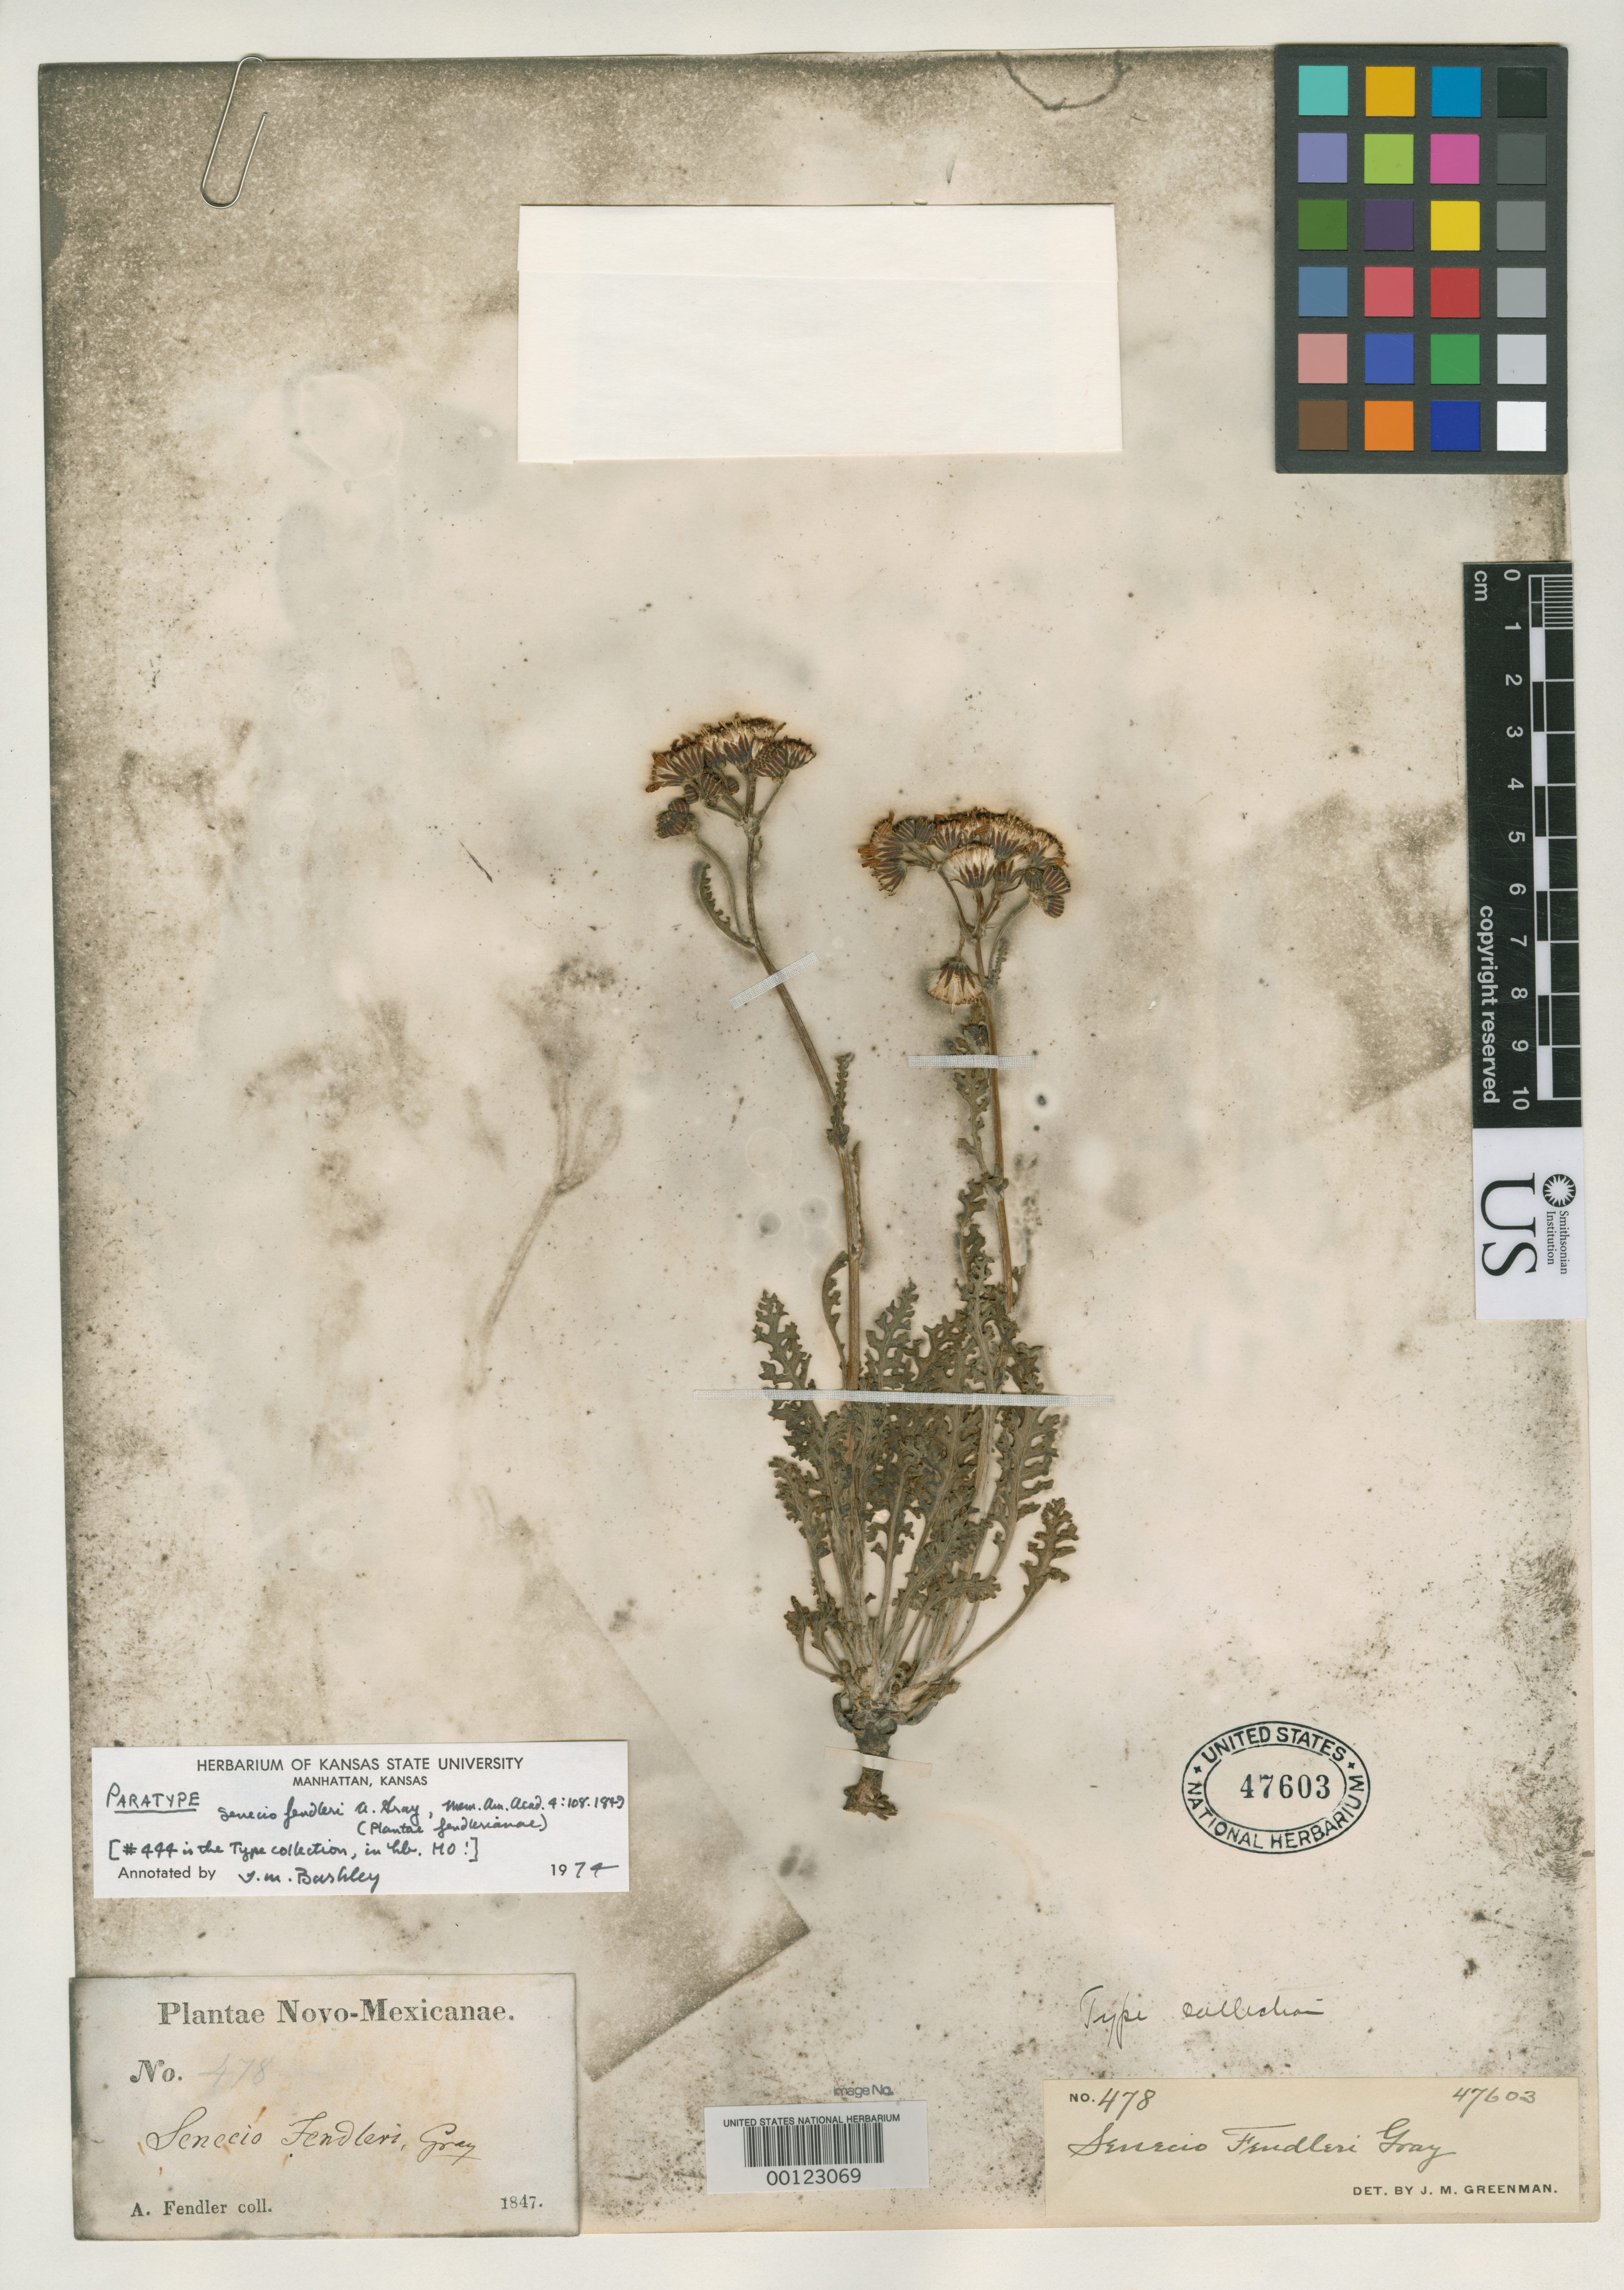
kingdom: Plantae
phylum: Tracheophyta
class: Magnoliopsida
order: Asterales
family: Asteraceae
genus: Senecio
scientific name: Senecio fendleri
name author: A. Gray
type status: Type Collection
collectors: A. Fendler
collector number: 478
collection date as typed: Jun 1847 to -- Jul 1847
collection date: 1847-06/1847-07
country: United States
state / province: New Mexico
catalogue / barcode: US 47603